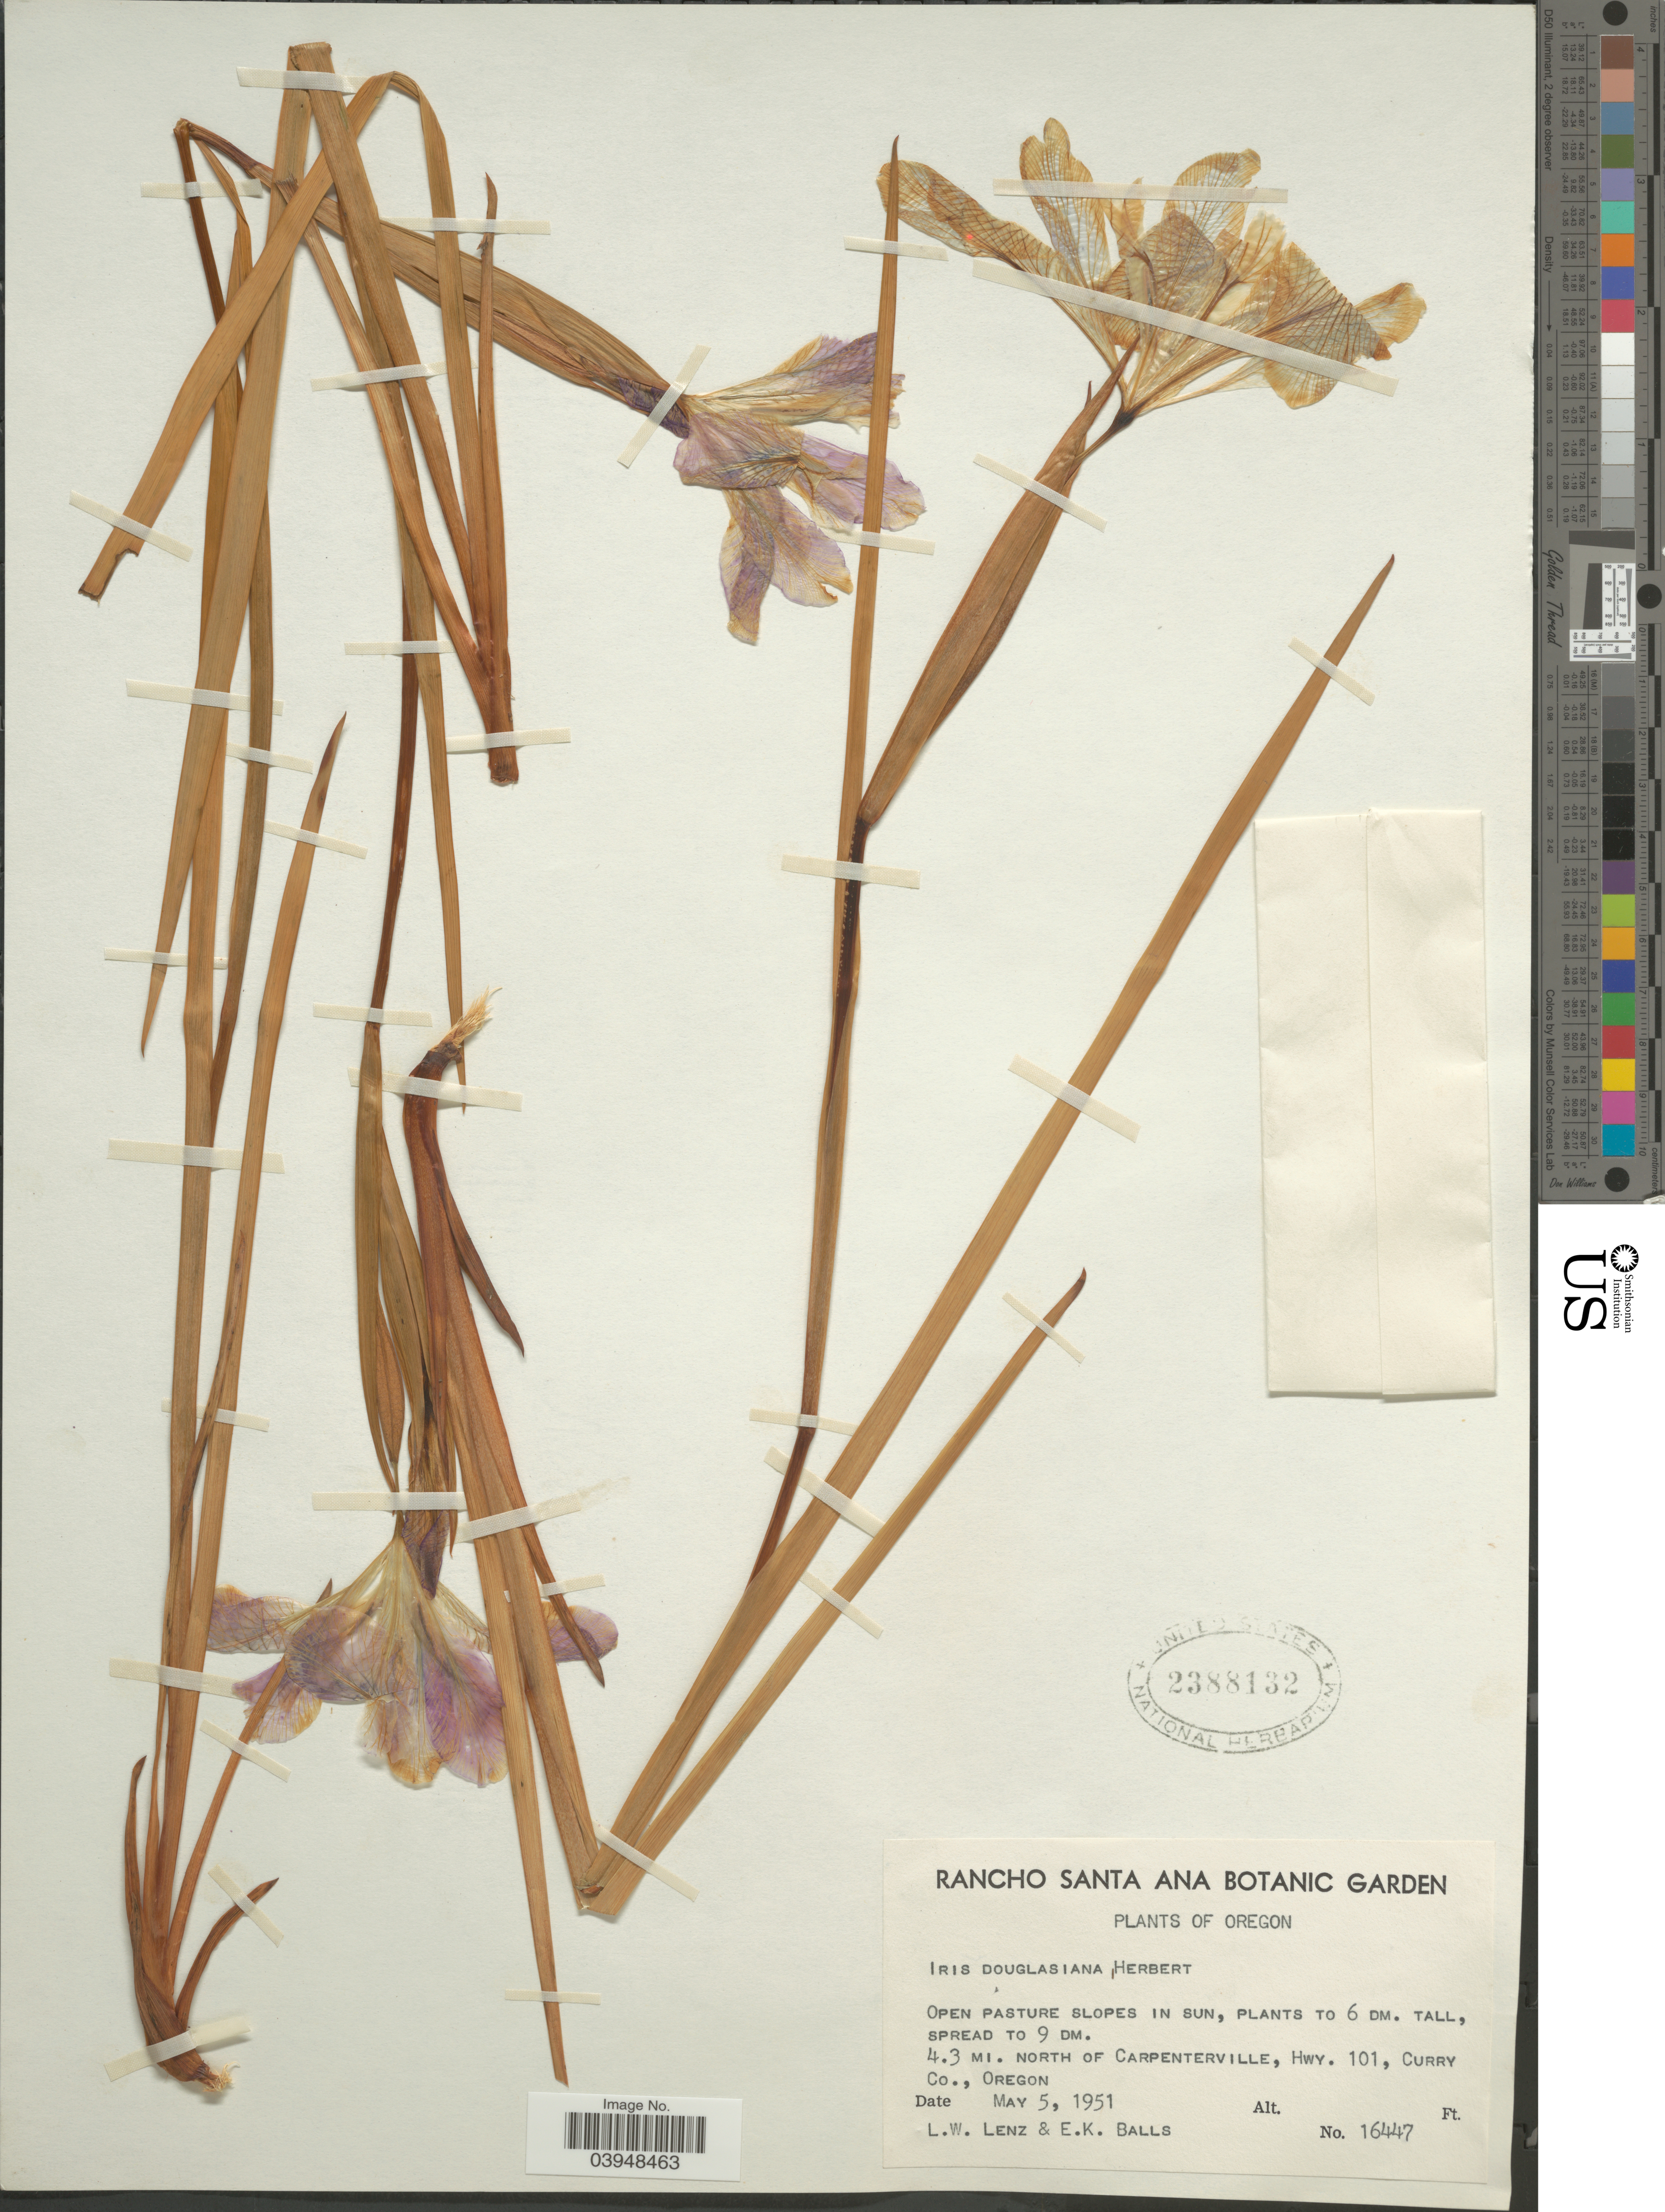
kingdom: Plantae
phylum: Tracheophyta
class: Liliopsida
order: Asparagales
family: Iridaceae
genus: Iris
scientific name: Iris douglasiana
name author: Herb.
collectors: L. Lenz & E. K. Balls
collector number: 16447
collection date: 1951-05-05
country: United States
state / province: Oregon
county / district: Curry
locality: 4.3 mi. north of Carpenterville, Hwy. 101, Curry Co.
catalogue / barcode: US 2388132